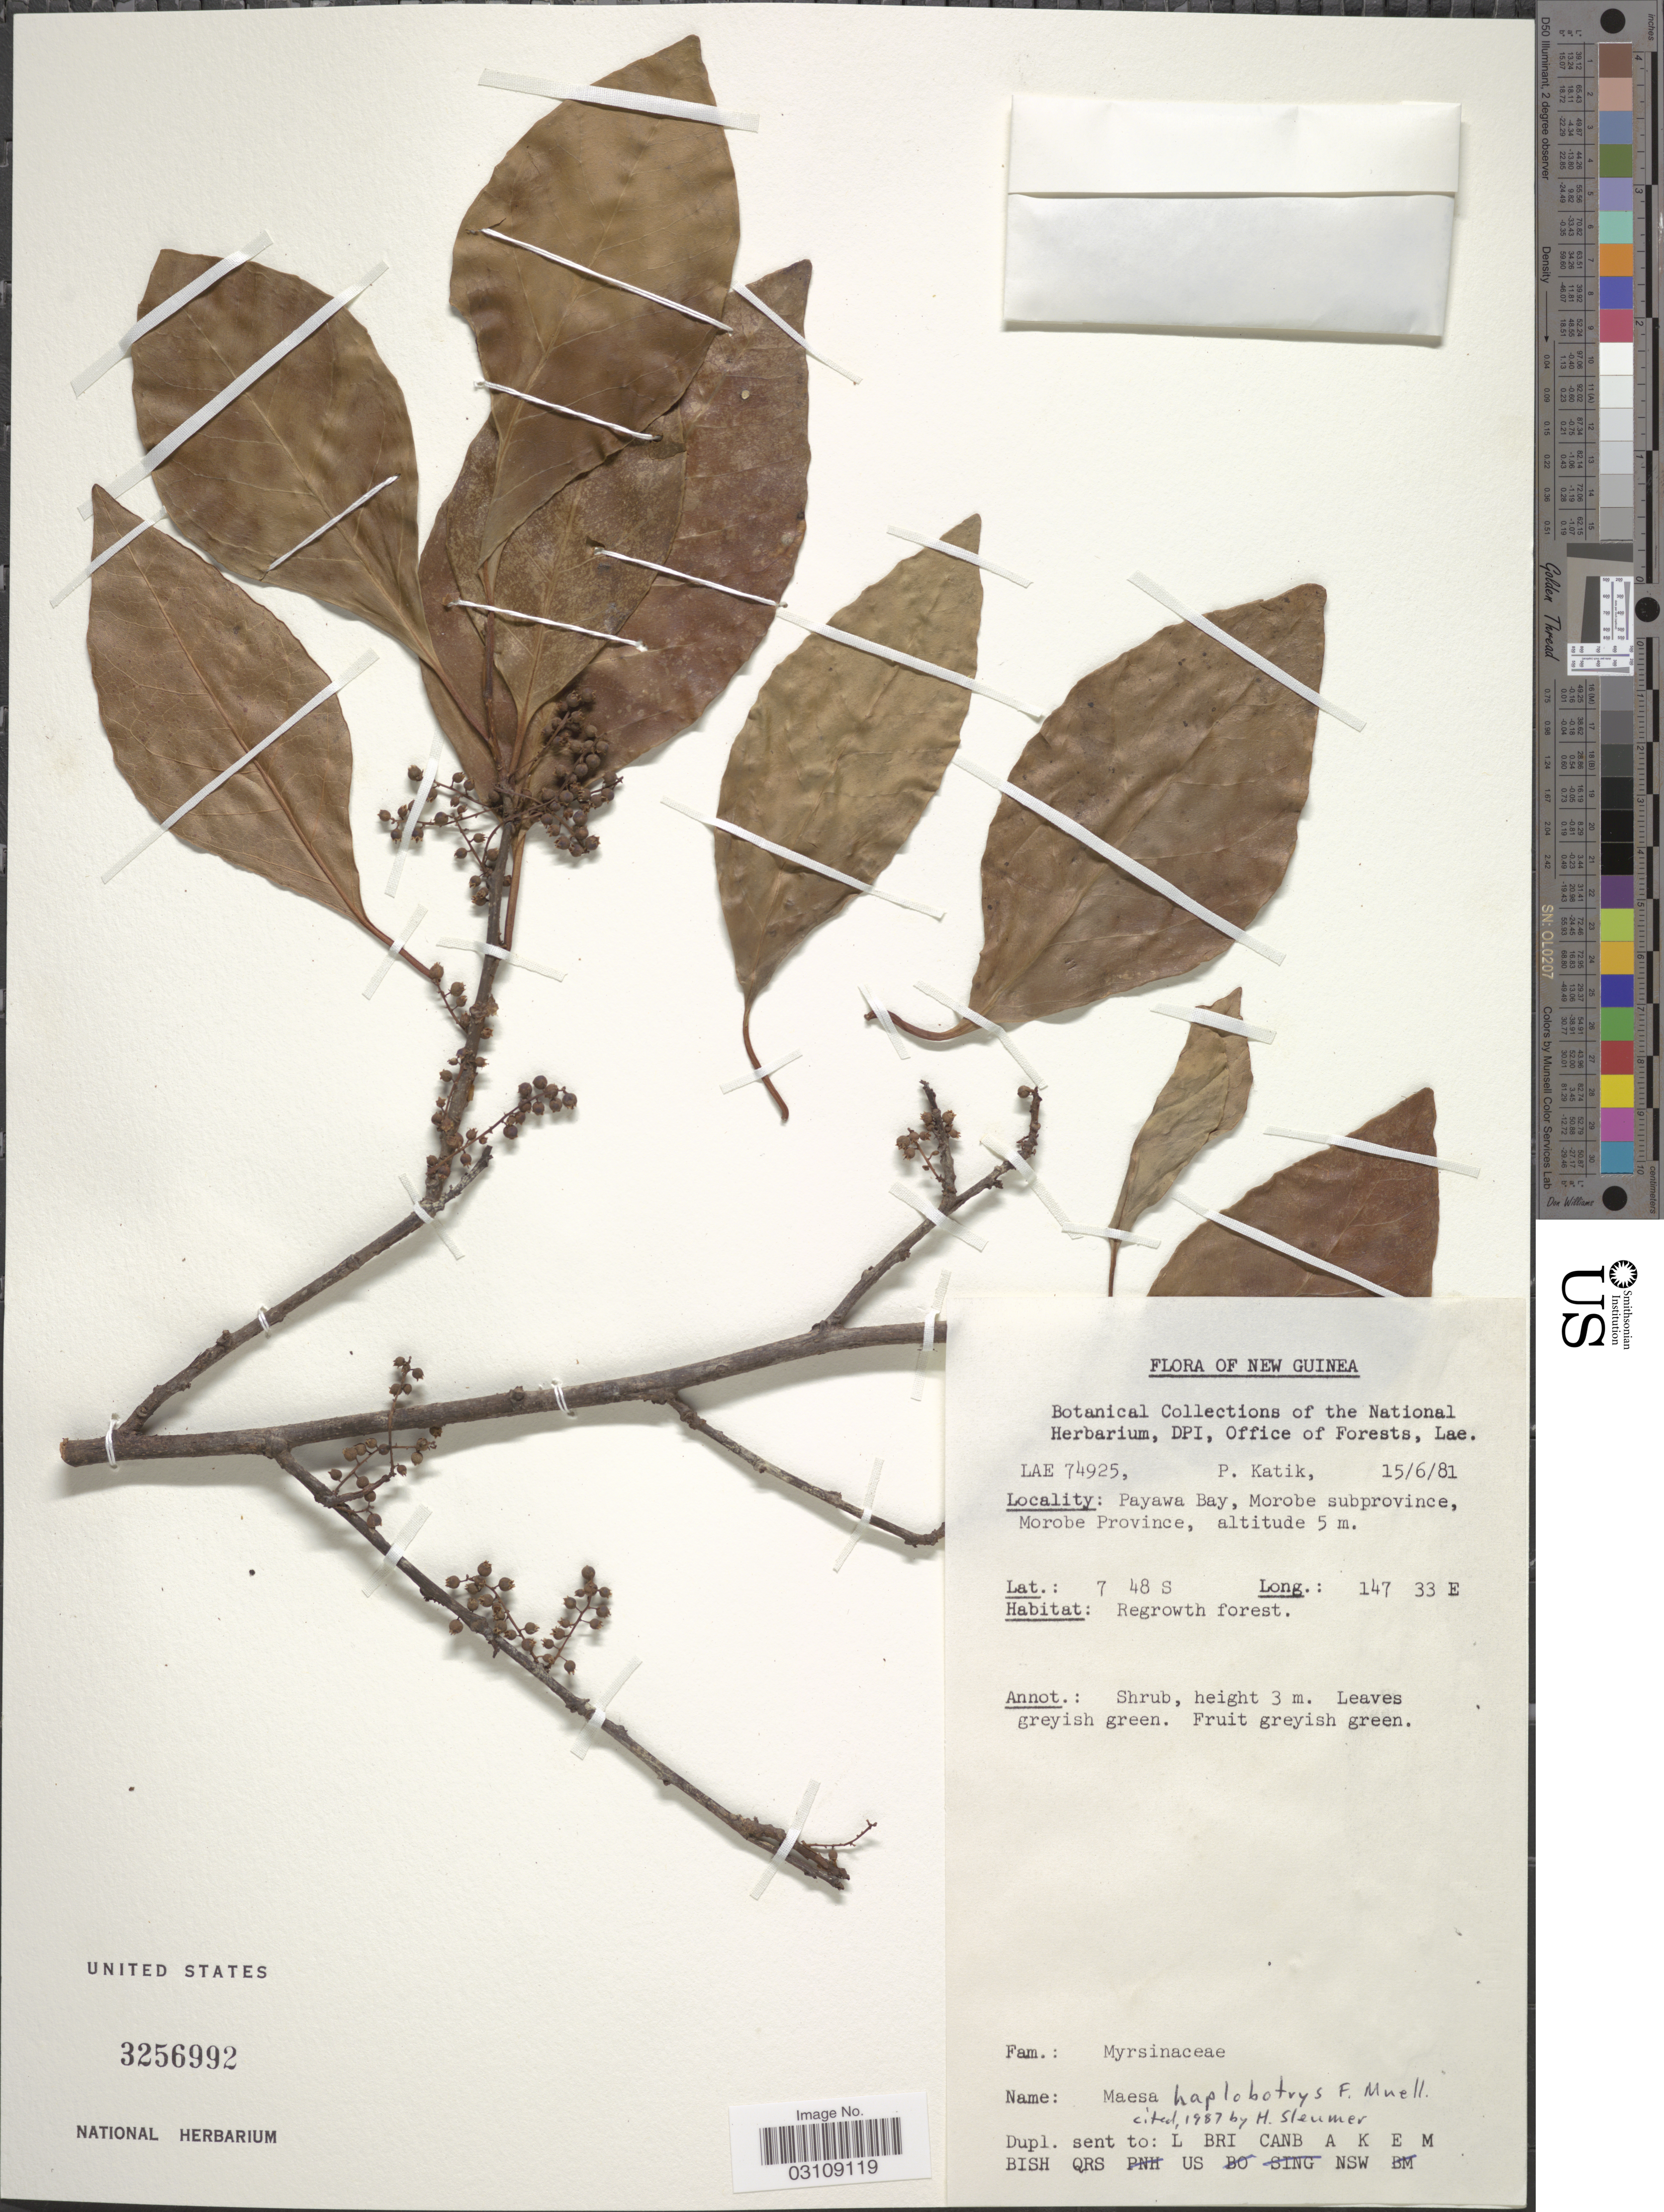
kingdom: Plantae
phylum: Tracheophyta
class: Magnoliopsida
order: Ericales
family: Primulaceae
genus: Maesa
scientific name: Maesa haplobotrys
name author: F. Muell.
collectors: P. Katik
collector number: LAE74925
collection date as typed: Transcribed d/m/y: 15/6/81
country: Papua New Guinea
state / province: Morobe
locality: New Guinea, Payawa Bay, Morobe subprovince, Morobe Province.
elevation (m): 5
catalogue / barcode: US 3256992